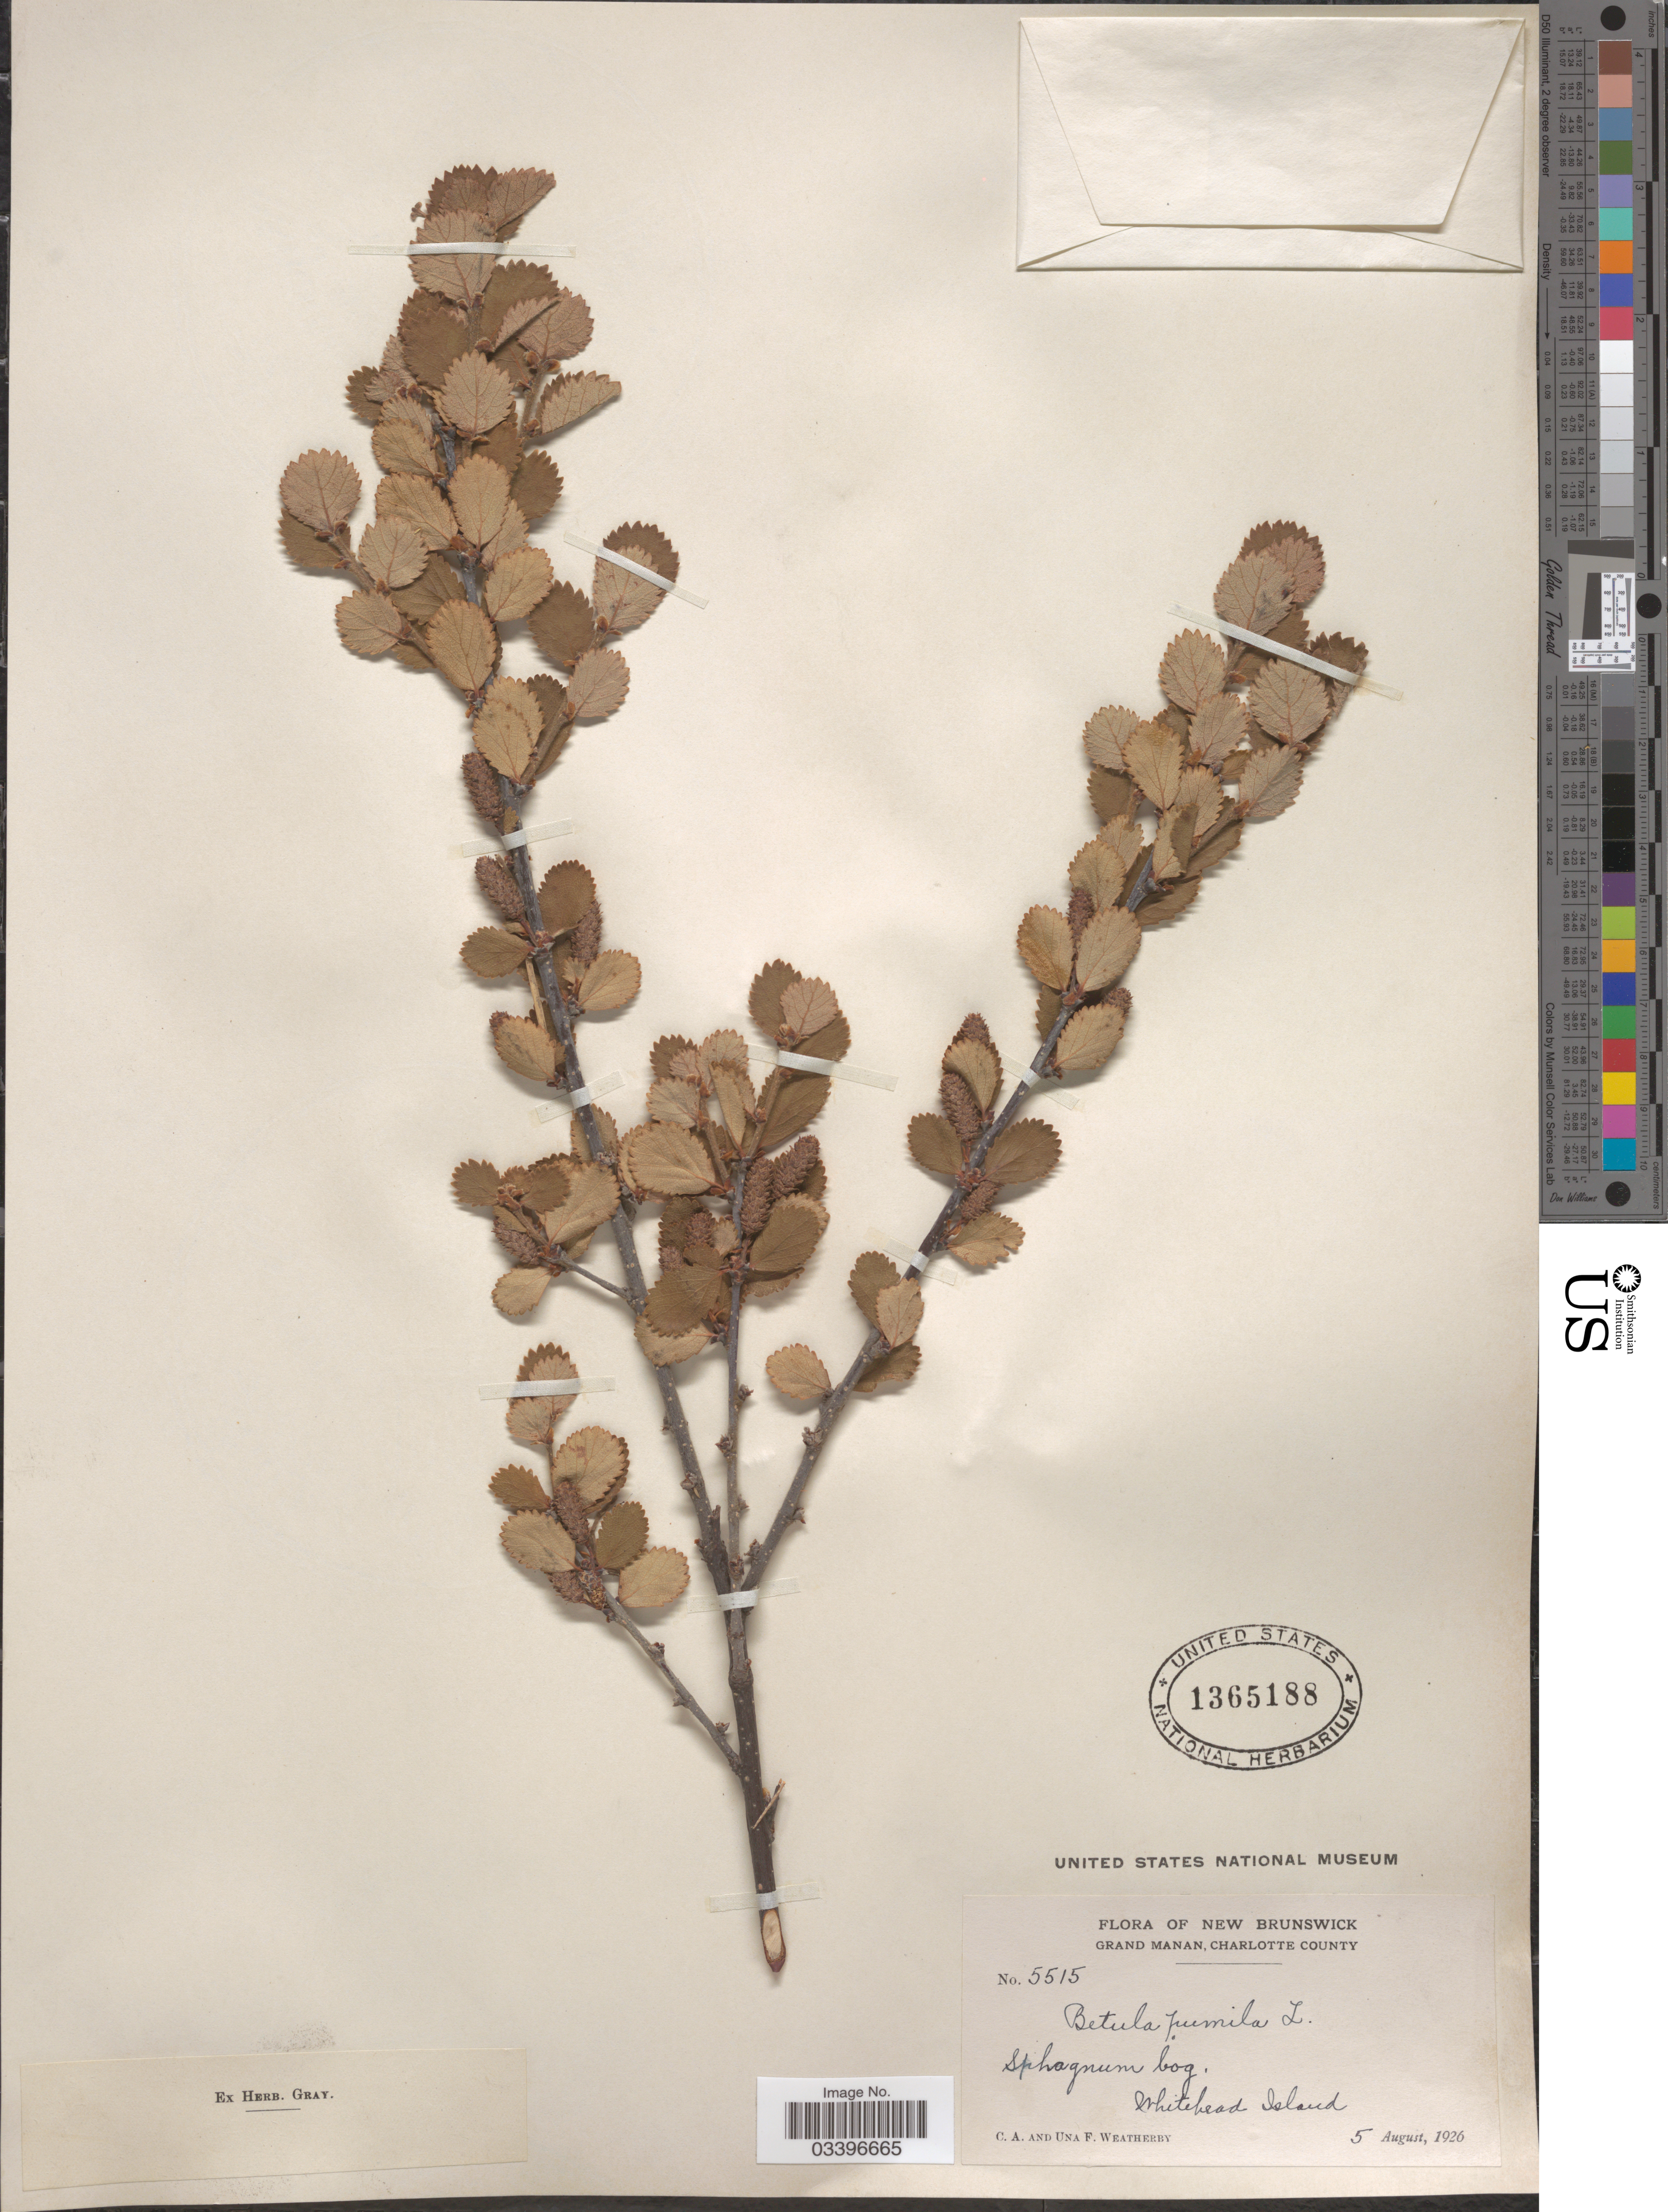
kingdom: Plantae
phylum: Tracheophyta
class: Magnoliopsida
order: Fagales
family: Betulaceae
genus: Betula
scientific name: Betula pumila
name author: L.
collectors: C. A. Weatherby & U. Weatherby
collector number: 5515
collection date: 1926-08-05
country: Canada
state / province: New Brunswick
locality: Grand Manan, Charlotte County. Sphagnum bog, Whitehead Island.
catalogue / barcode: US 1365188